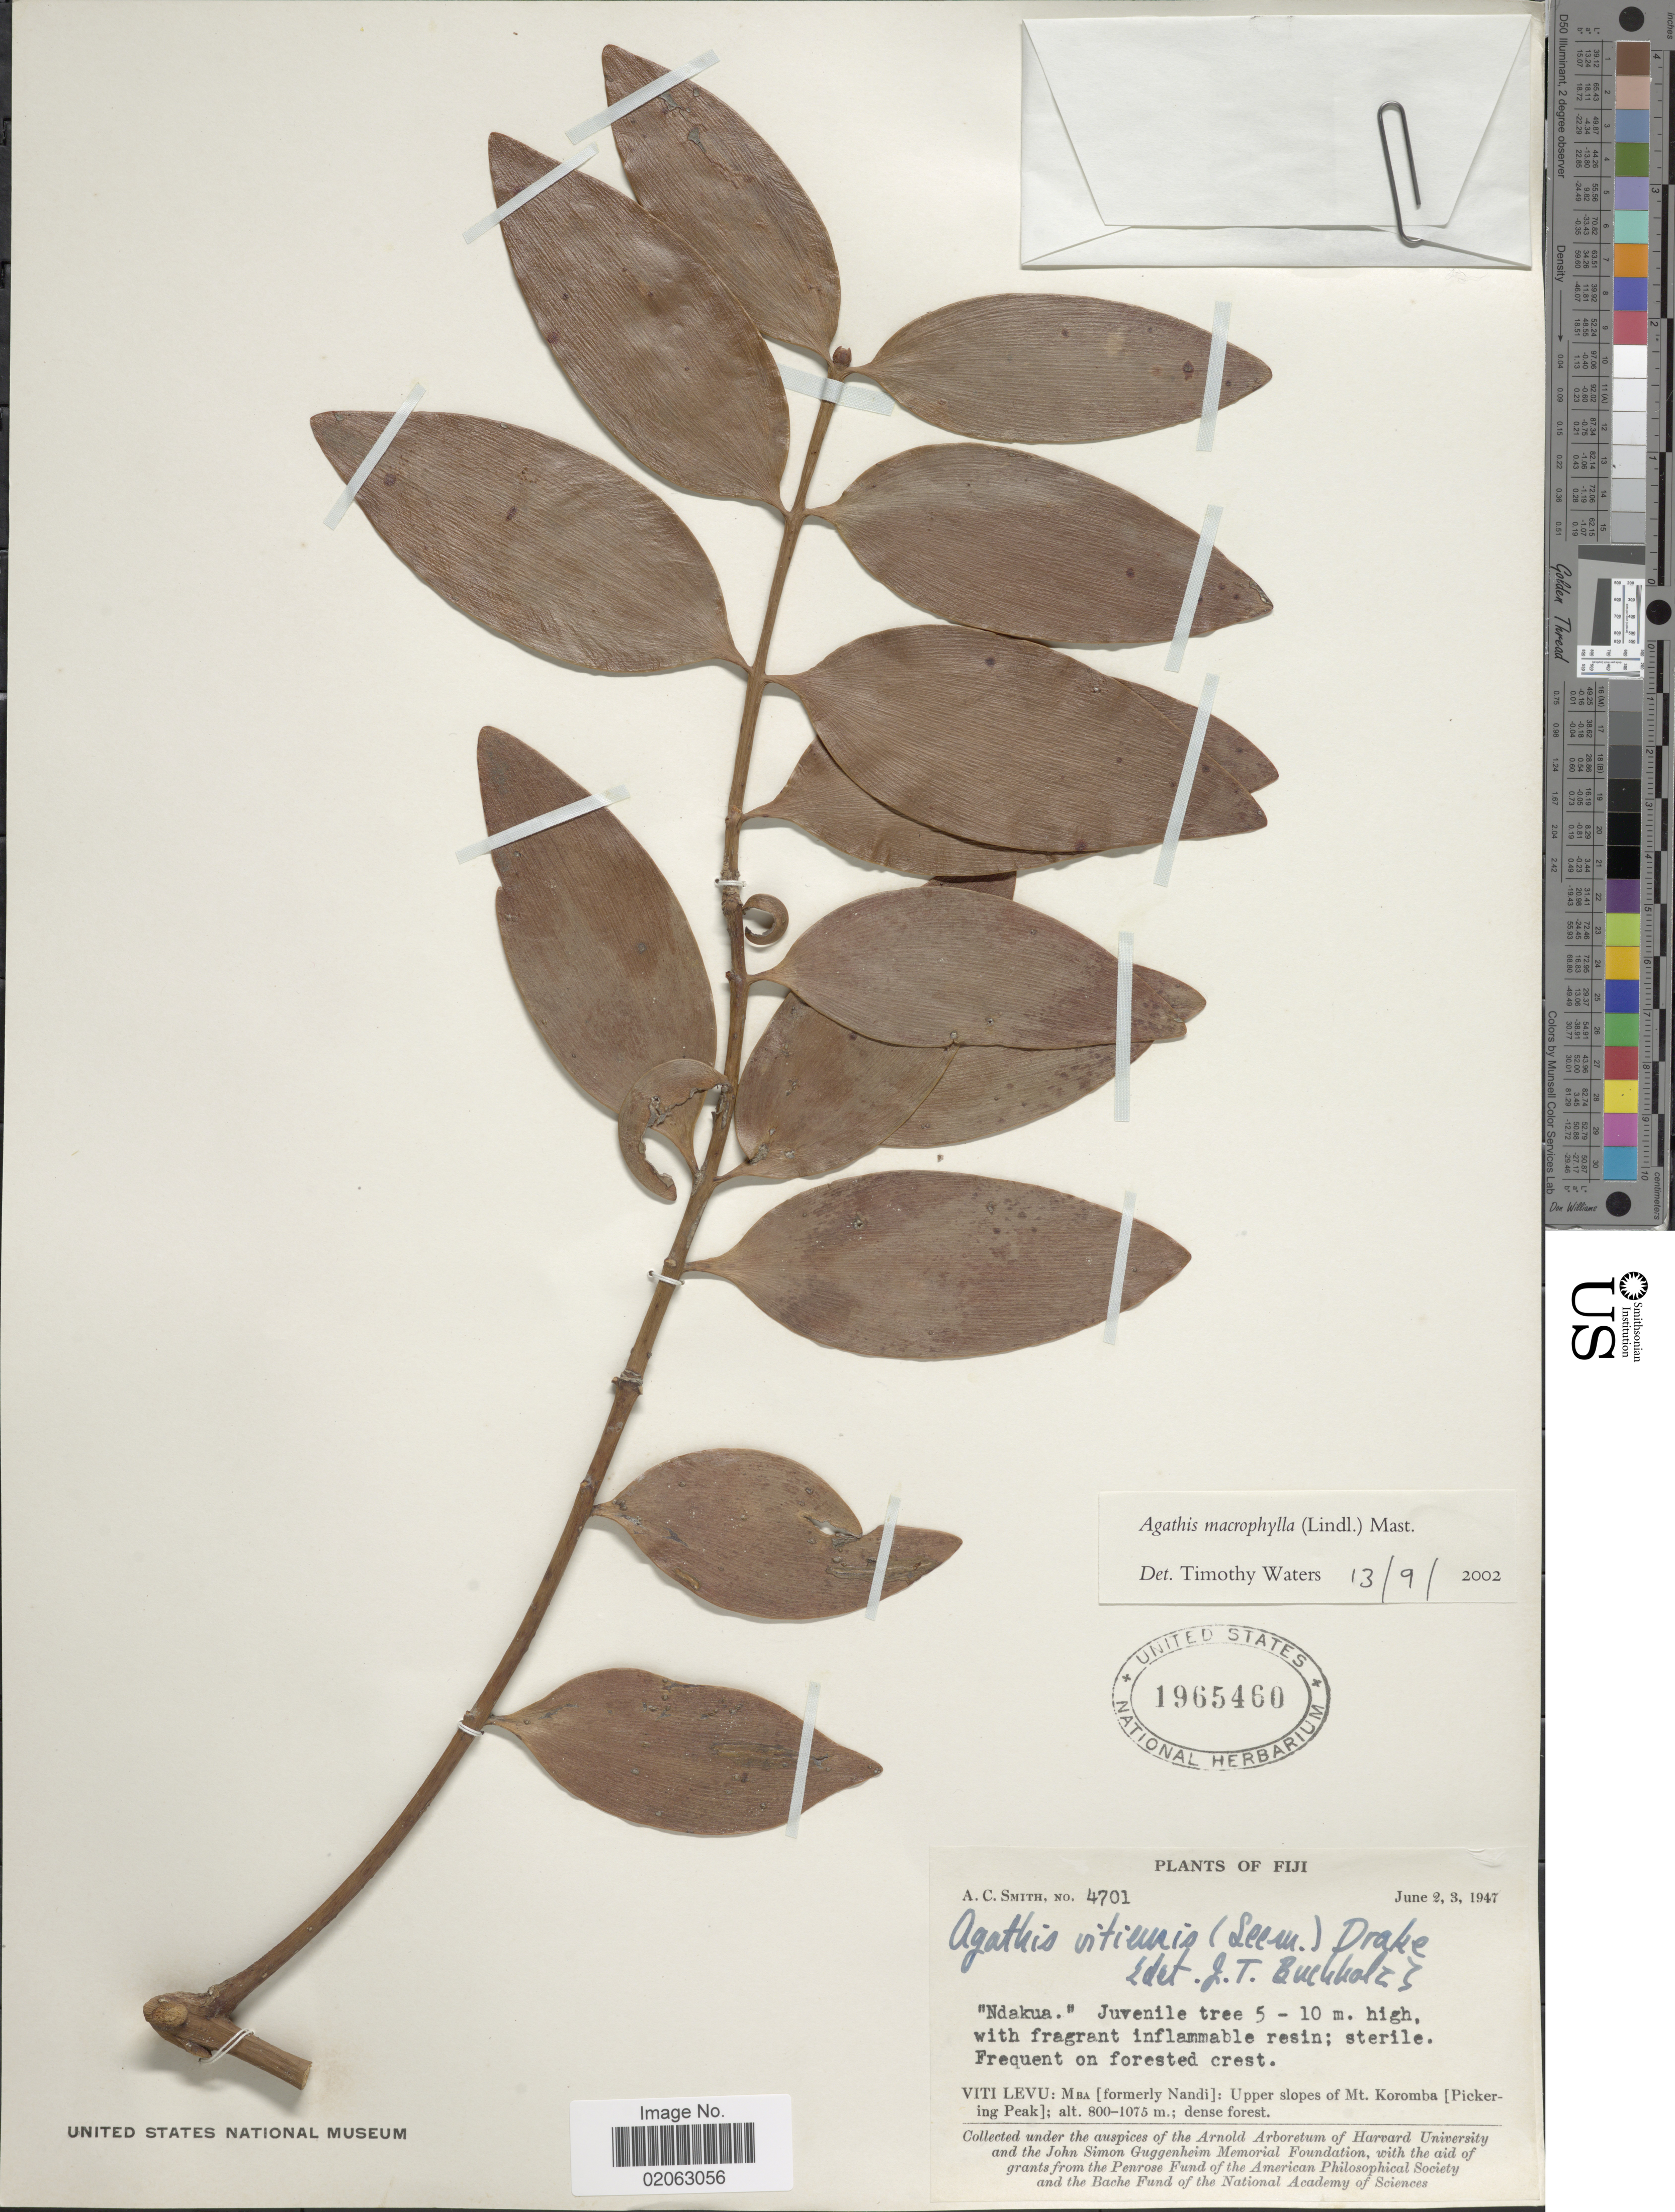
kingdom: Plantae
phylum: Tracheophyta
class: Pinopsida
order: Pinales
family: Araucariaceae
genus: Agathis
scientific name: Agathis macrophylla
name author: (Lindl.) Mast.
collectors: A. C. Smith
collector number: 4701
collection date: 1947-06-02/1947-06-03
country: Fiji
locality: Viti Levu: Mmba (formerly Nandi): Upper slopes of Mt. Koromba (Pickering Peak).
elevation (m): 800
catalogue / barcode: US 1965460